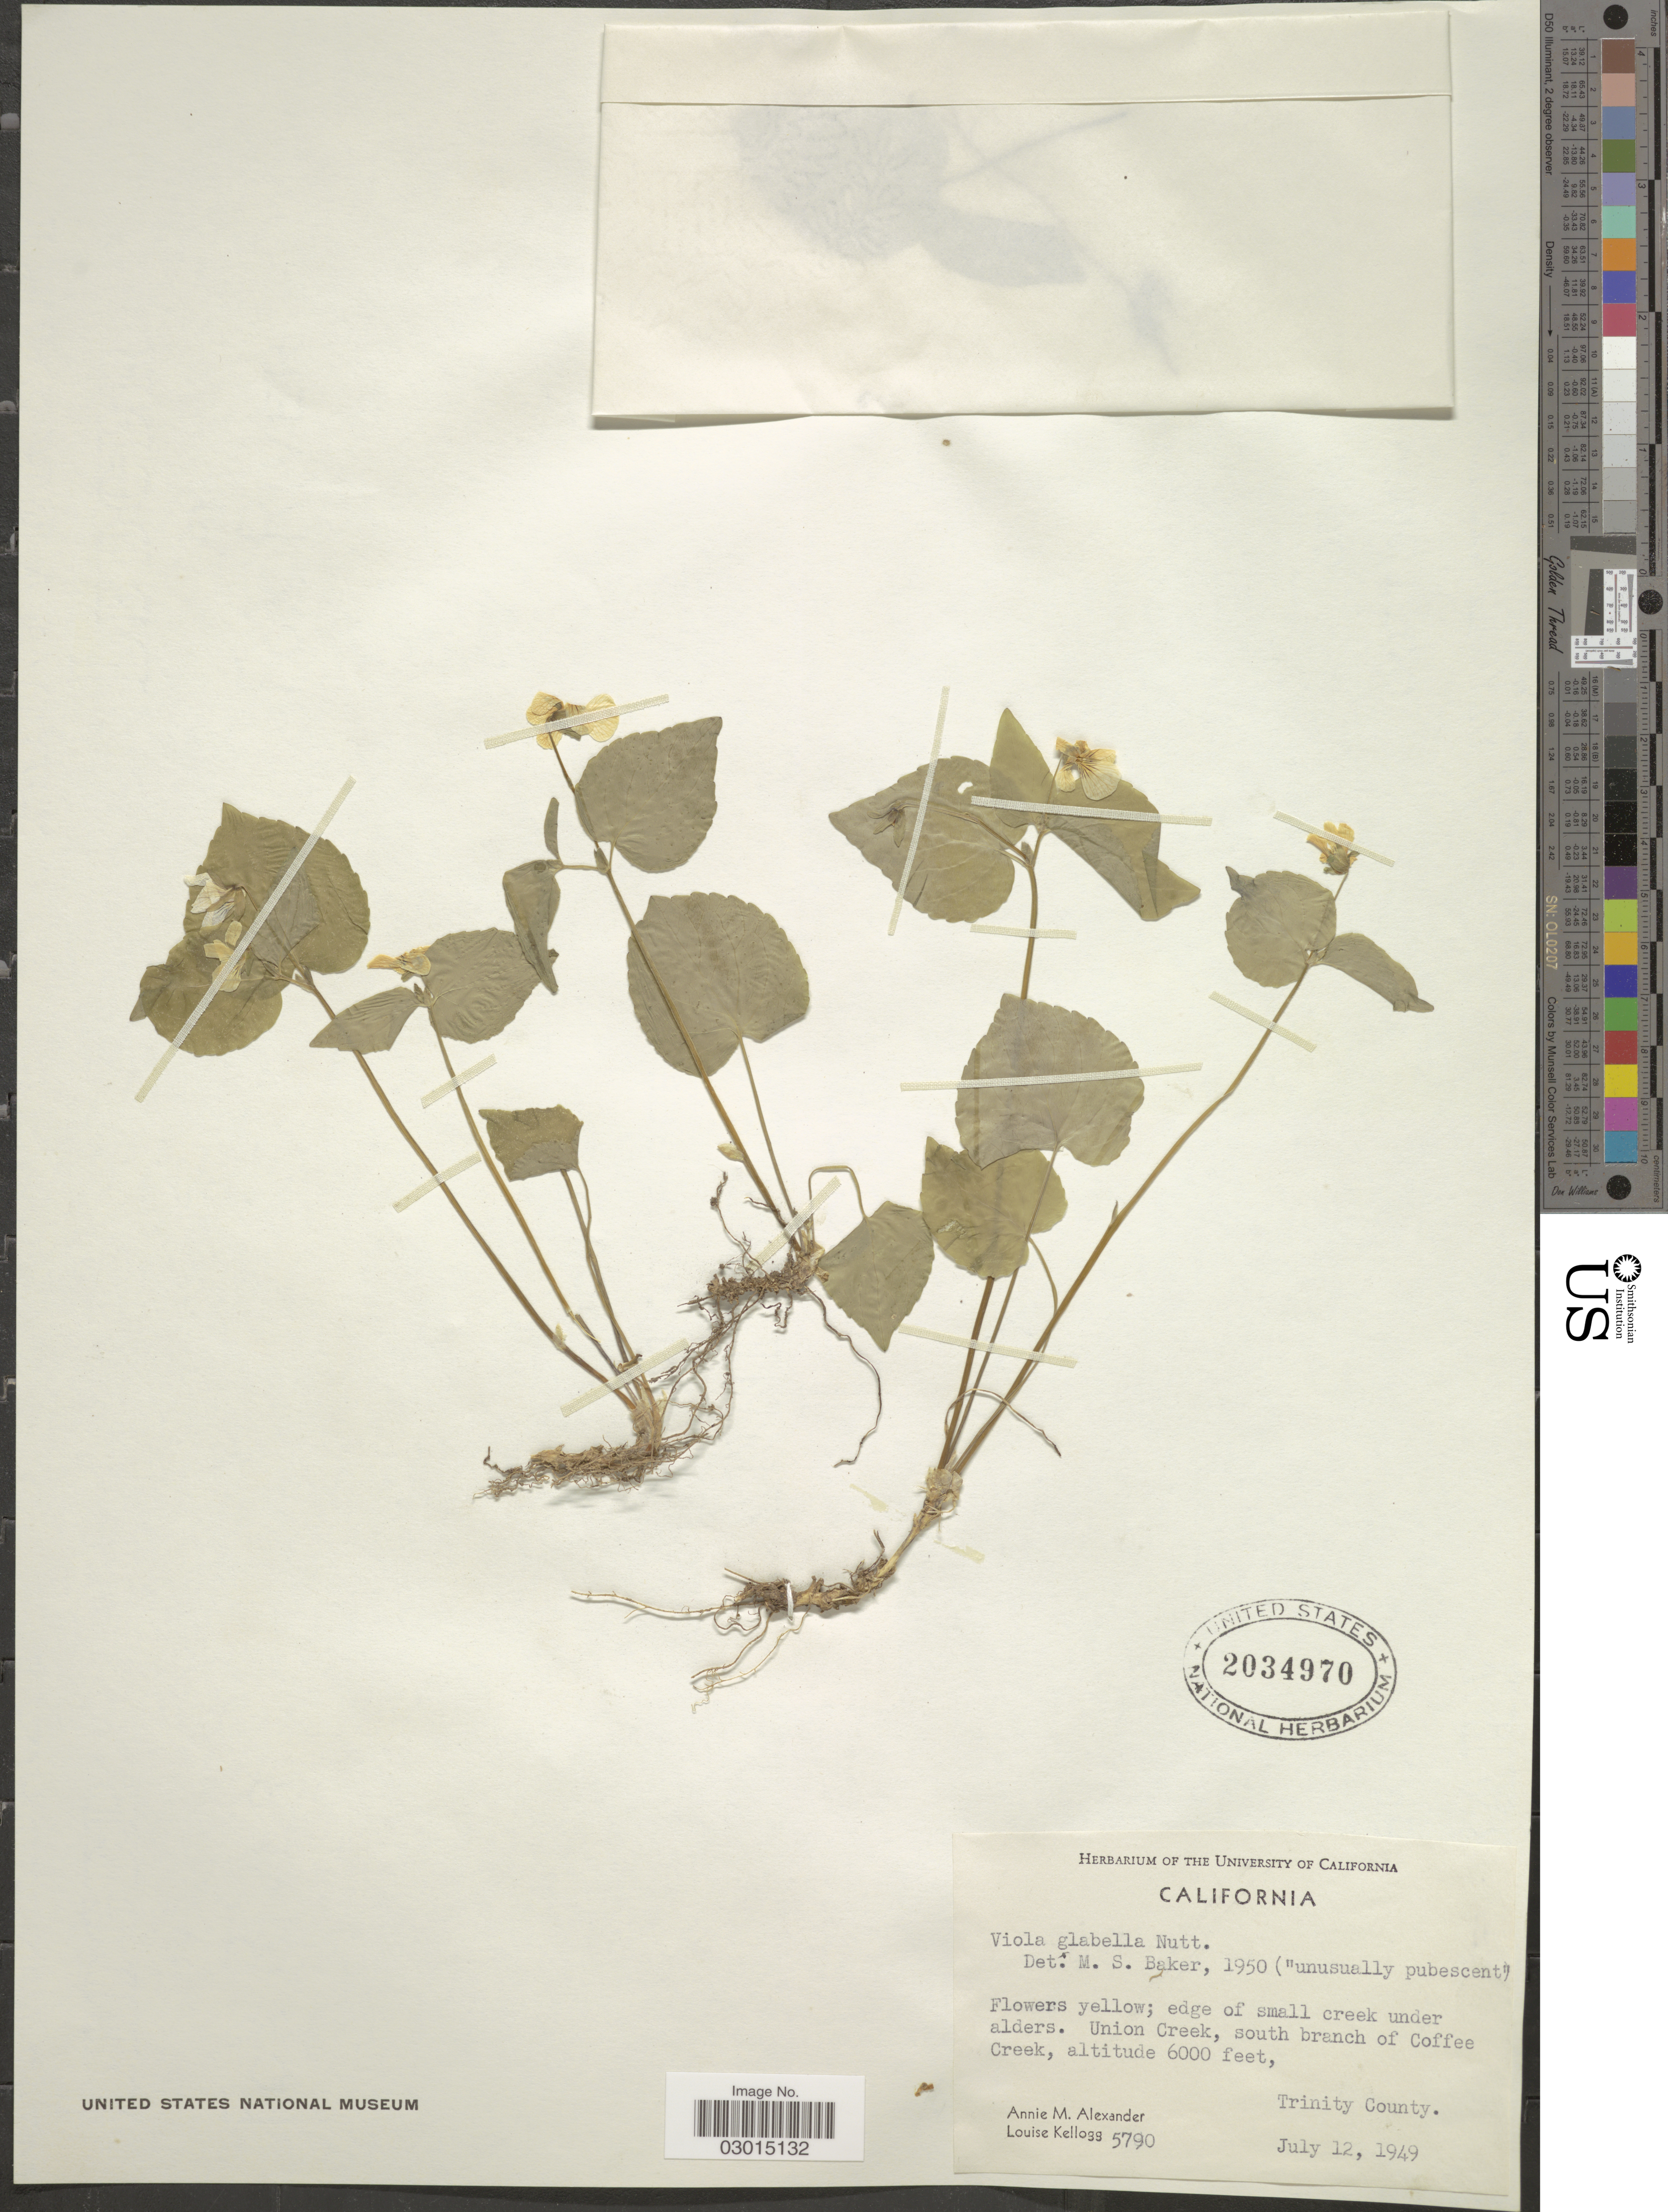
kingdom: Plantae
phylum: Tracheophyta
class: Magnoliopsida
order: Malpighiales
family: Violaceae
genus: Viola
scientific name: Viola glabella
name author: Nutt.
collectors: A. M. Alexander & L. Kellogg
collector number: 5790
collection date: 1949-07-12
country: United States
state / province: California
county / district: Trinity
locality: Union Creek, south branch of Coffee Creek. Trinity County.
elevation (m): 1829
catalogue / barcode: US 2034970